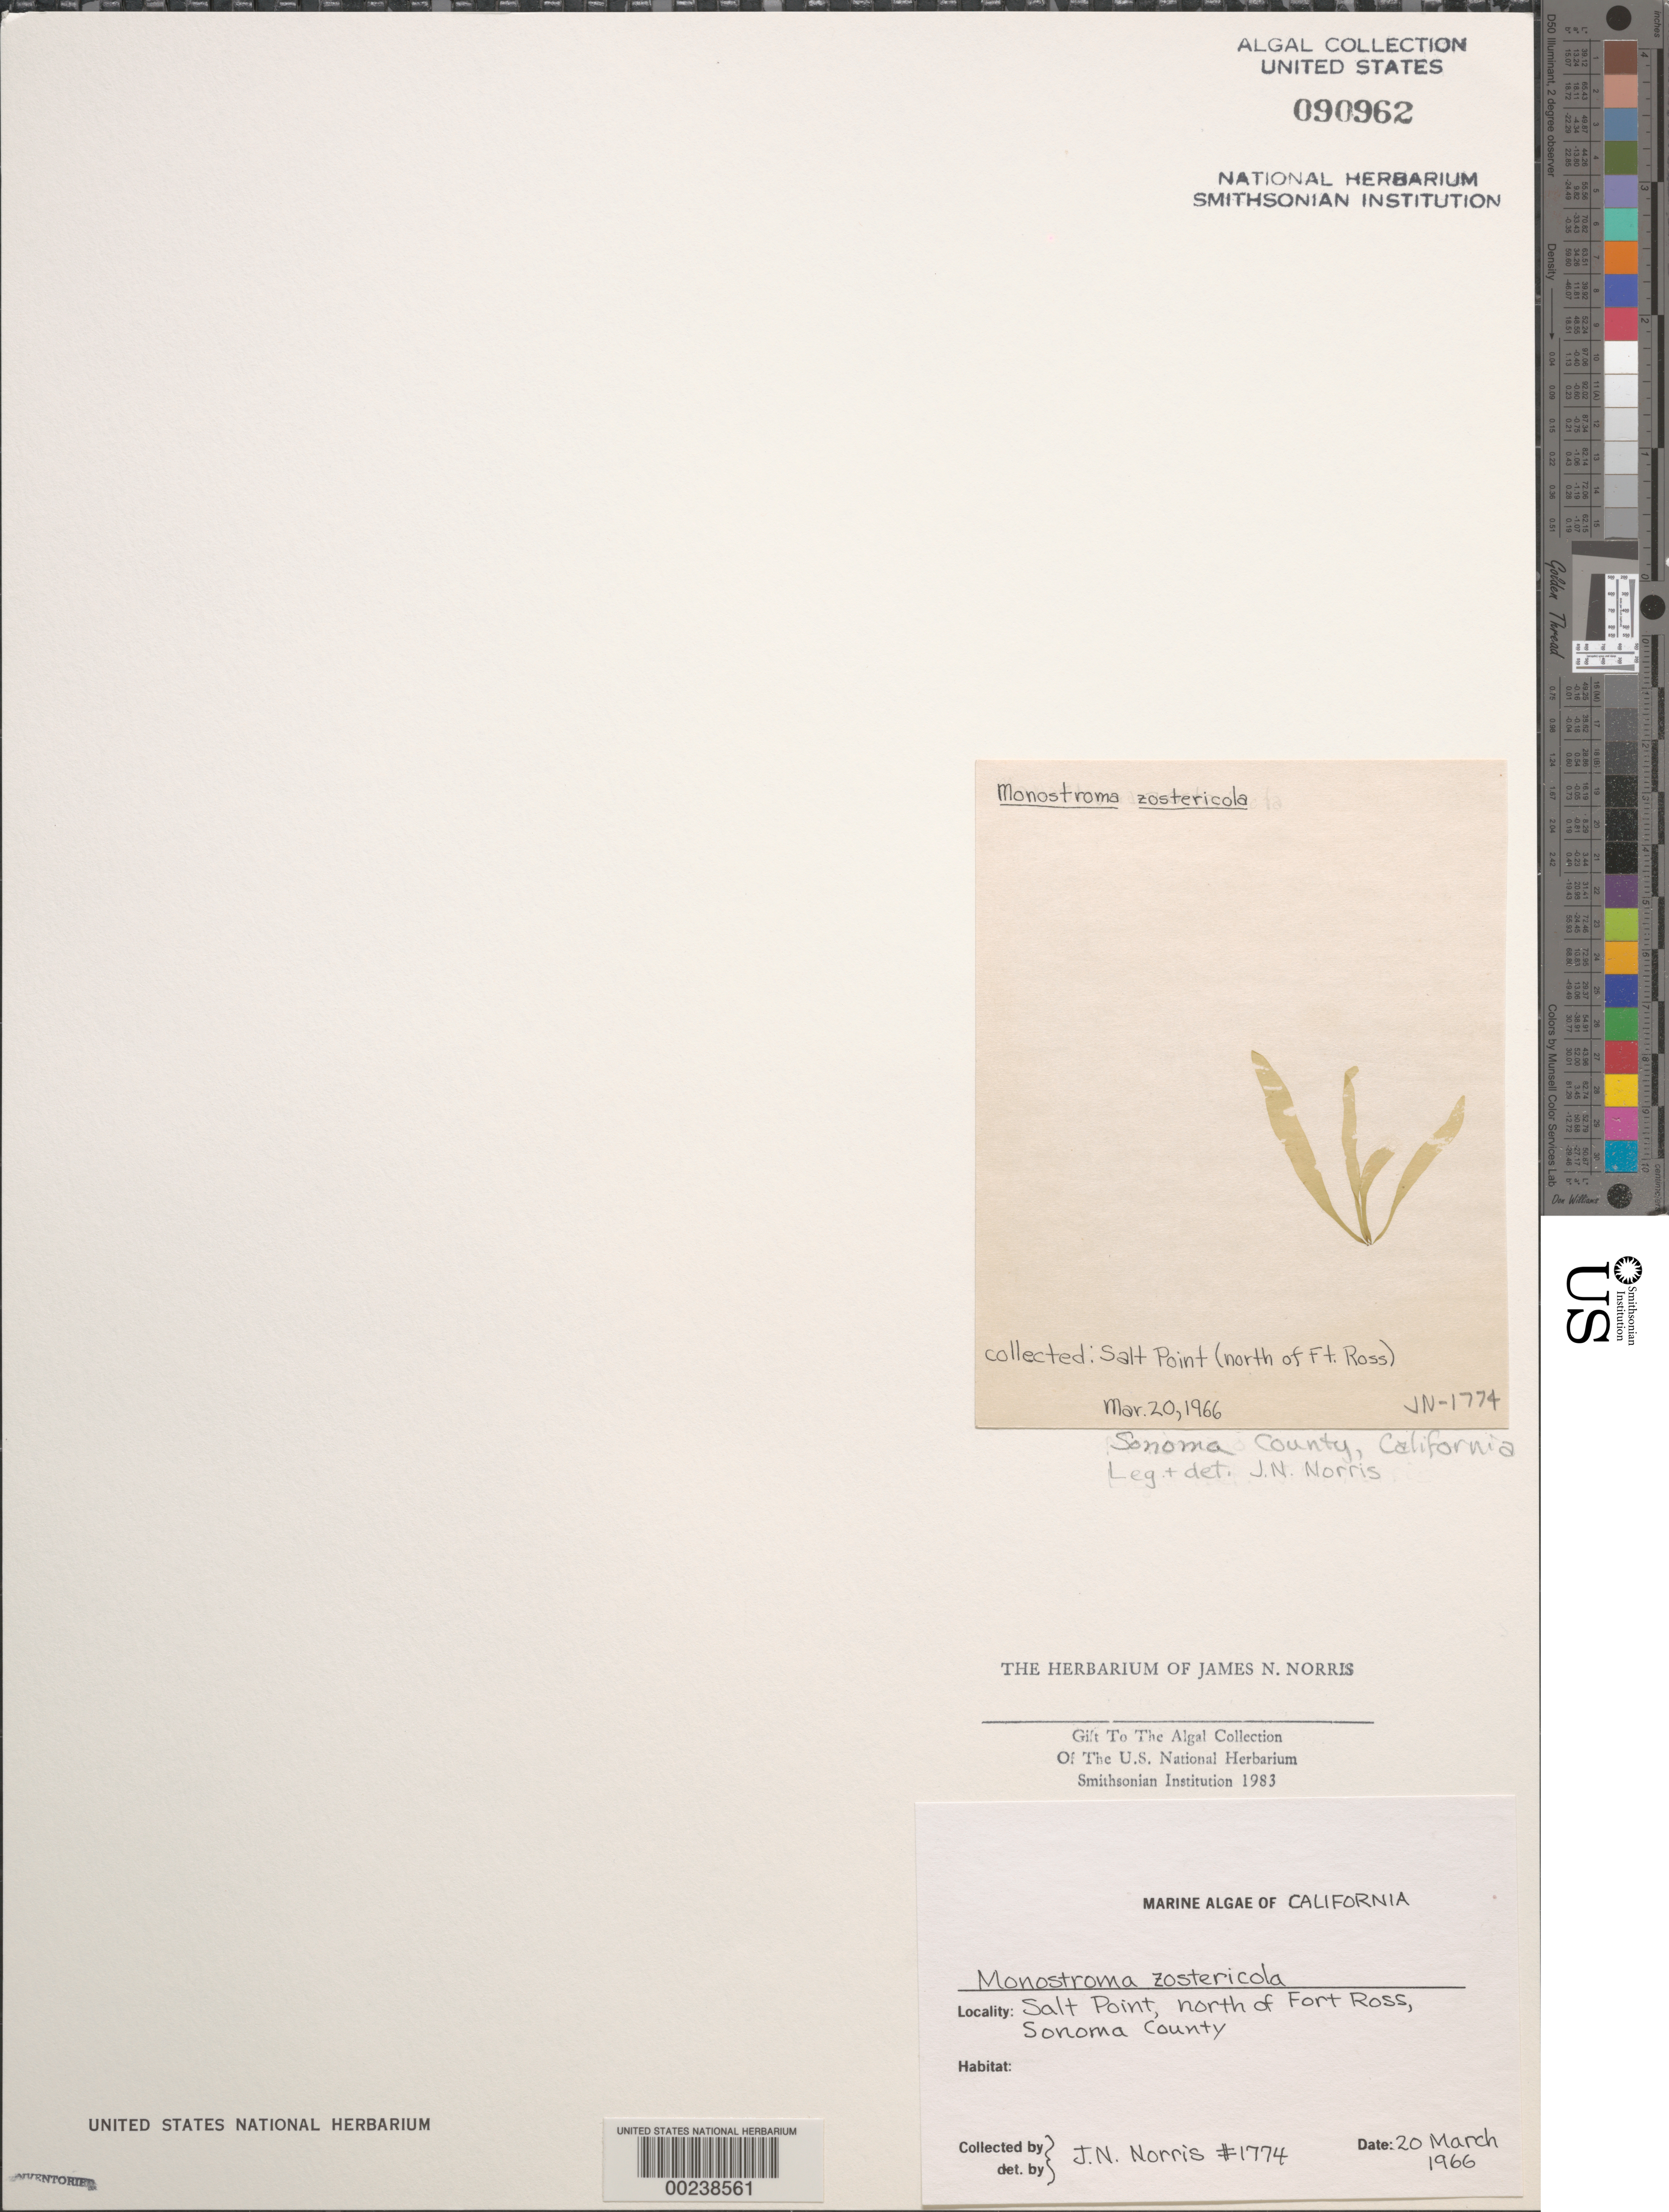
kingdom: Plantae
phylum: Chlorophyta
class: Ulvophyceae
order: Ulvales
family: Kornmanniaceae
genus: Kornmannia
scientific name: Kornmannia zostericola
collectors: J. N. Norris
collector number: JN-1774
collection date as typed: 20 Mar 1966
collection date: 1966-03-20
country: United States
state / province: California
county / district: Sonoma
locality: Salt Point, north of Fort Ross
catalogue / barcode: US 90962